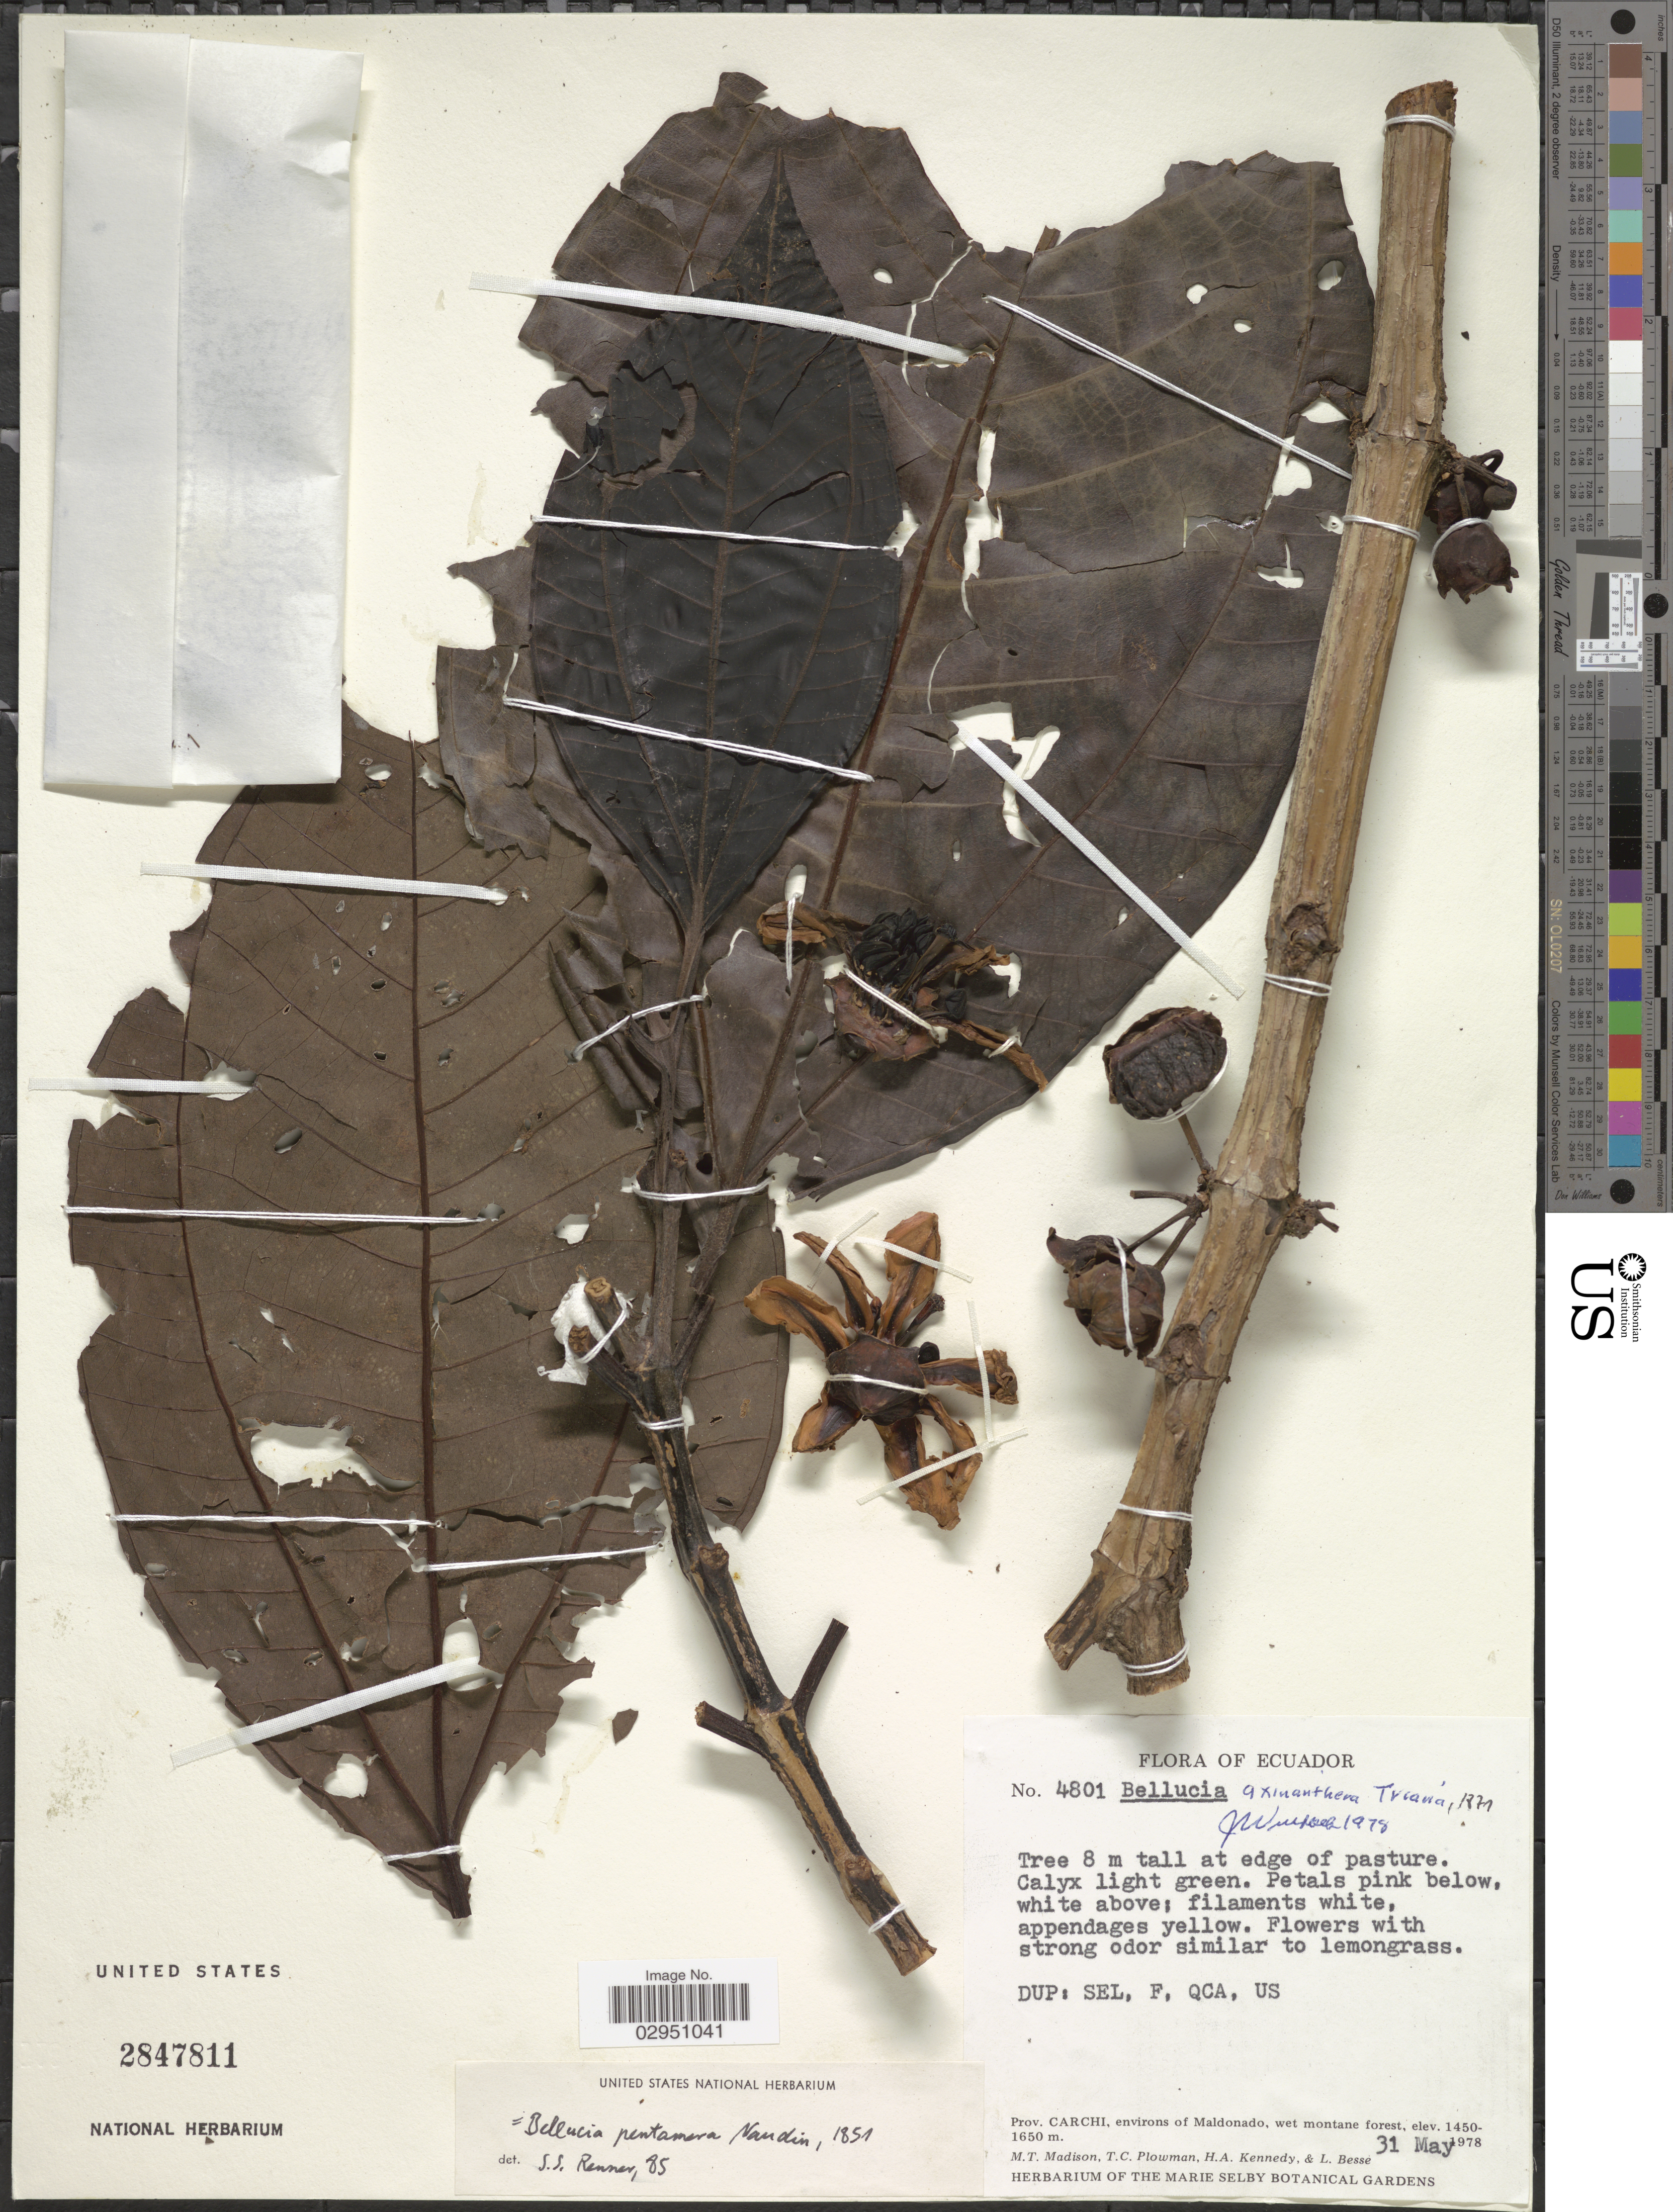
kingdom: Plantae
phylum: Tracheophyta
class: Magnoliopsida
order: Myrtales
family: Melastomataceae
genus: Bellucia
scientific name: Bellucia pentamera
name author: Naudin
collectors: M. T. Madison, T. Plowman, H. Kennedy & L. Besse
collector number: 4801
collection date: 1978-05-31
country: Ecuador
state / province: Carchi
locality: Environs of Maldonado.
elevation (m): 1450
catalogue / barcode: US 2847811